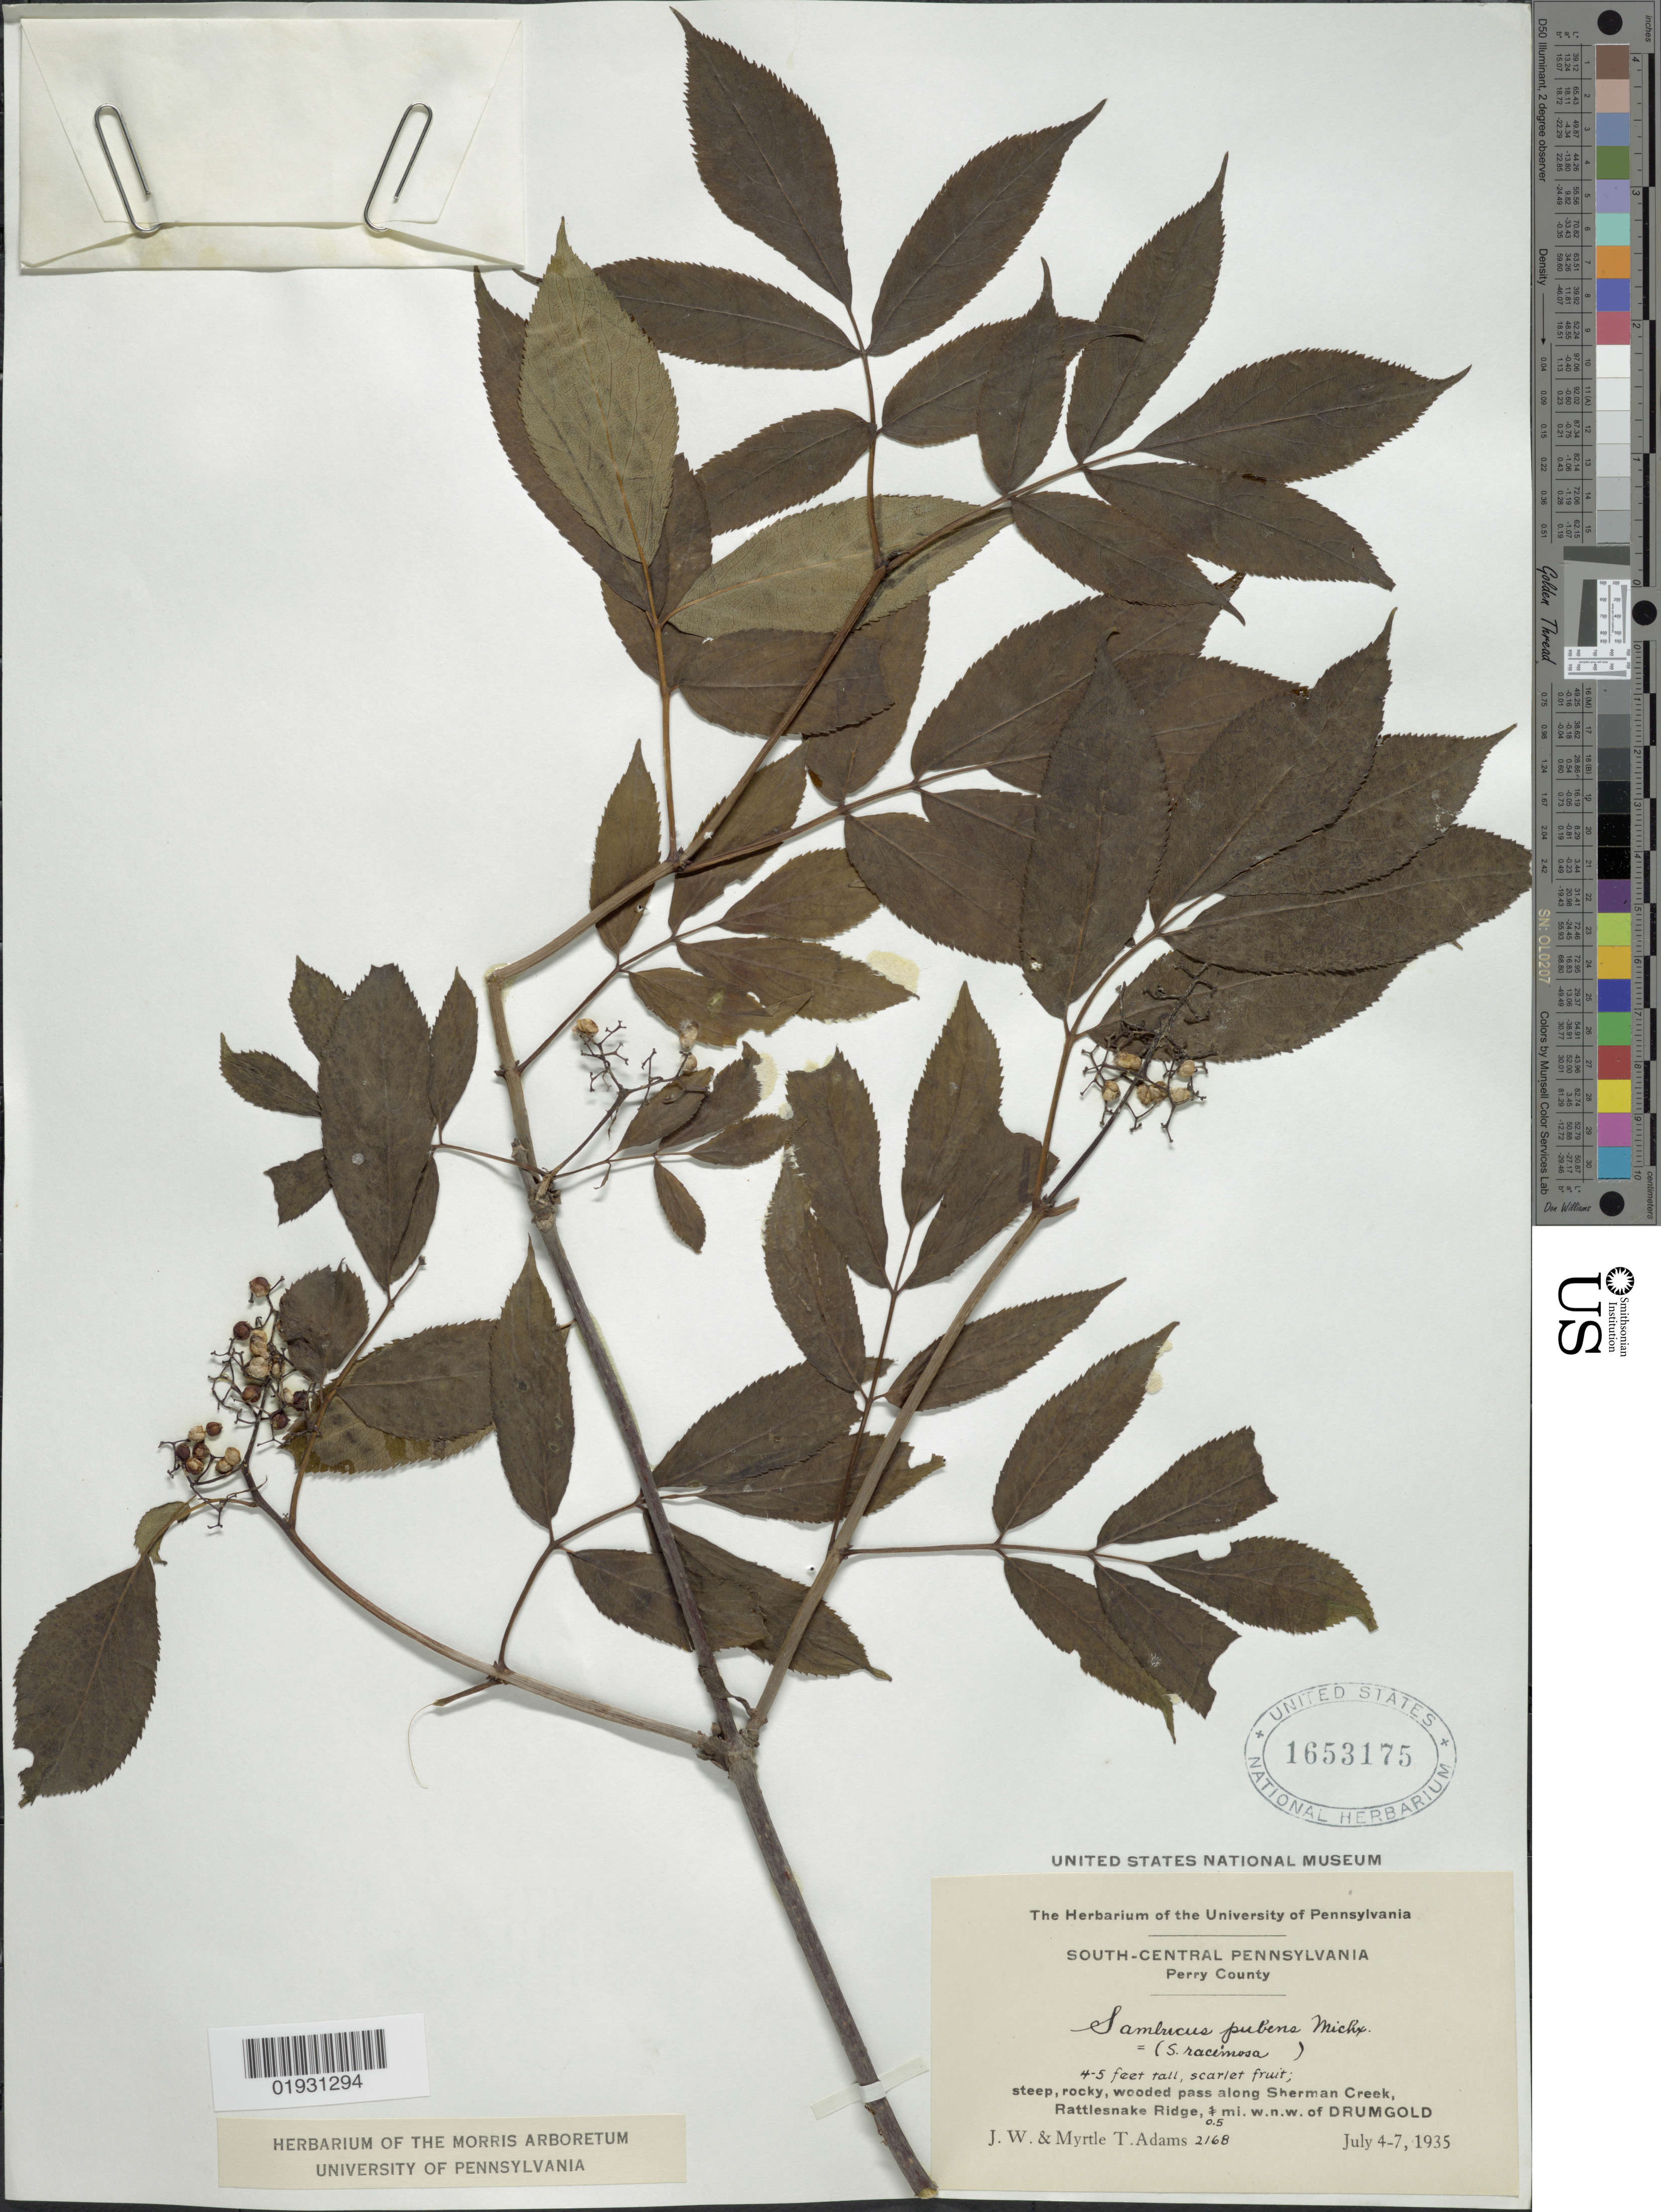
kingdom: Plantae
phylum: Tracheophyta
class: Magnoliopsida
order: Dipsacales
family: Viburnaceae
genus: Sambucus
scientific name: Sambucus racemosa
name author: L.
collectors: J. Adams & M. T. Adams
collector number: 2168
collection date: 1935-07-04/1935-07-07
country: United States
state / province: Pennsylvania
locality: South-Central Pennsylvania, Perry County. Steep, rocky, woorded pass along the Sherman Creek, Rattlesnake Ridge, 0.5 mi. w.n.w. of Drumgold.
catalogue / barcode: US 1653175